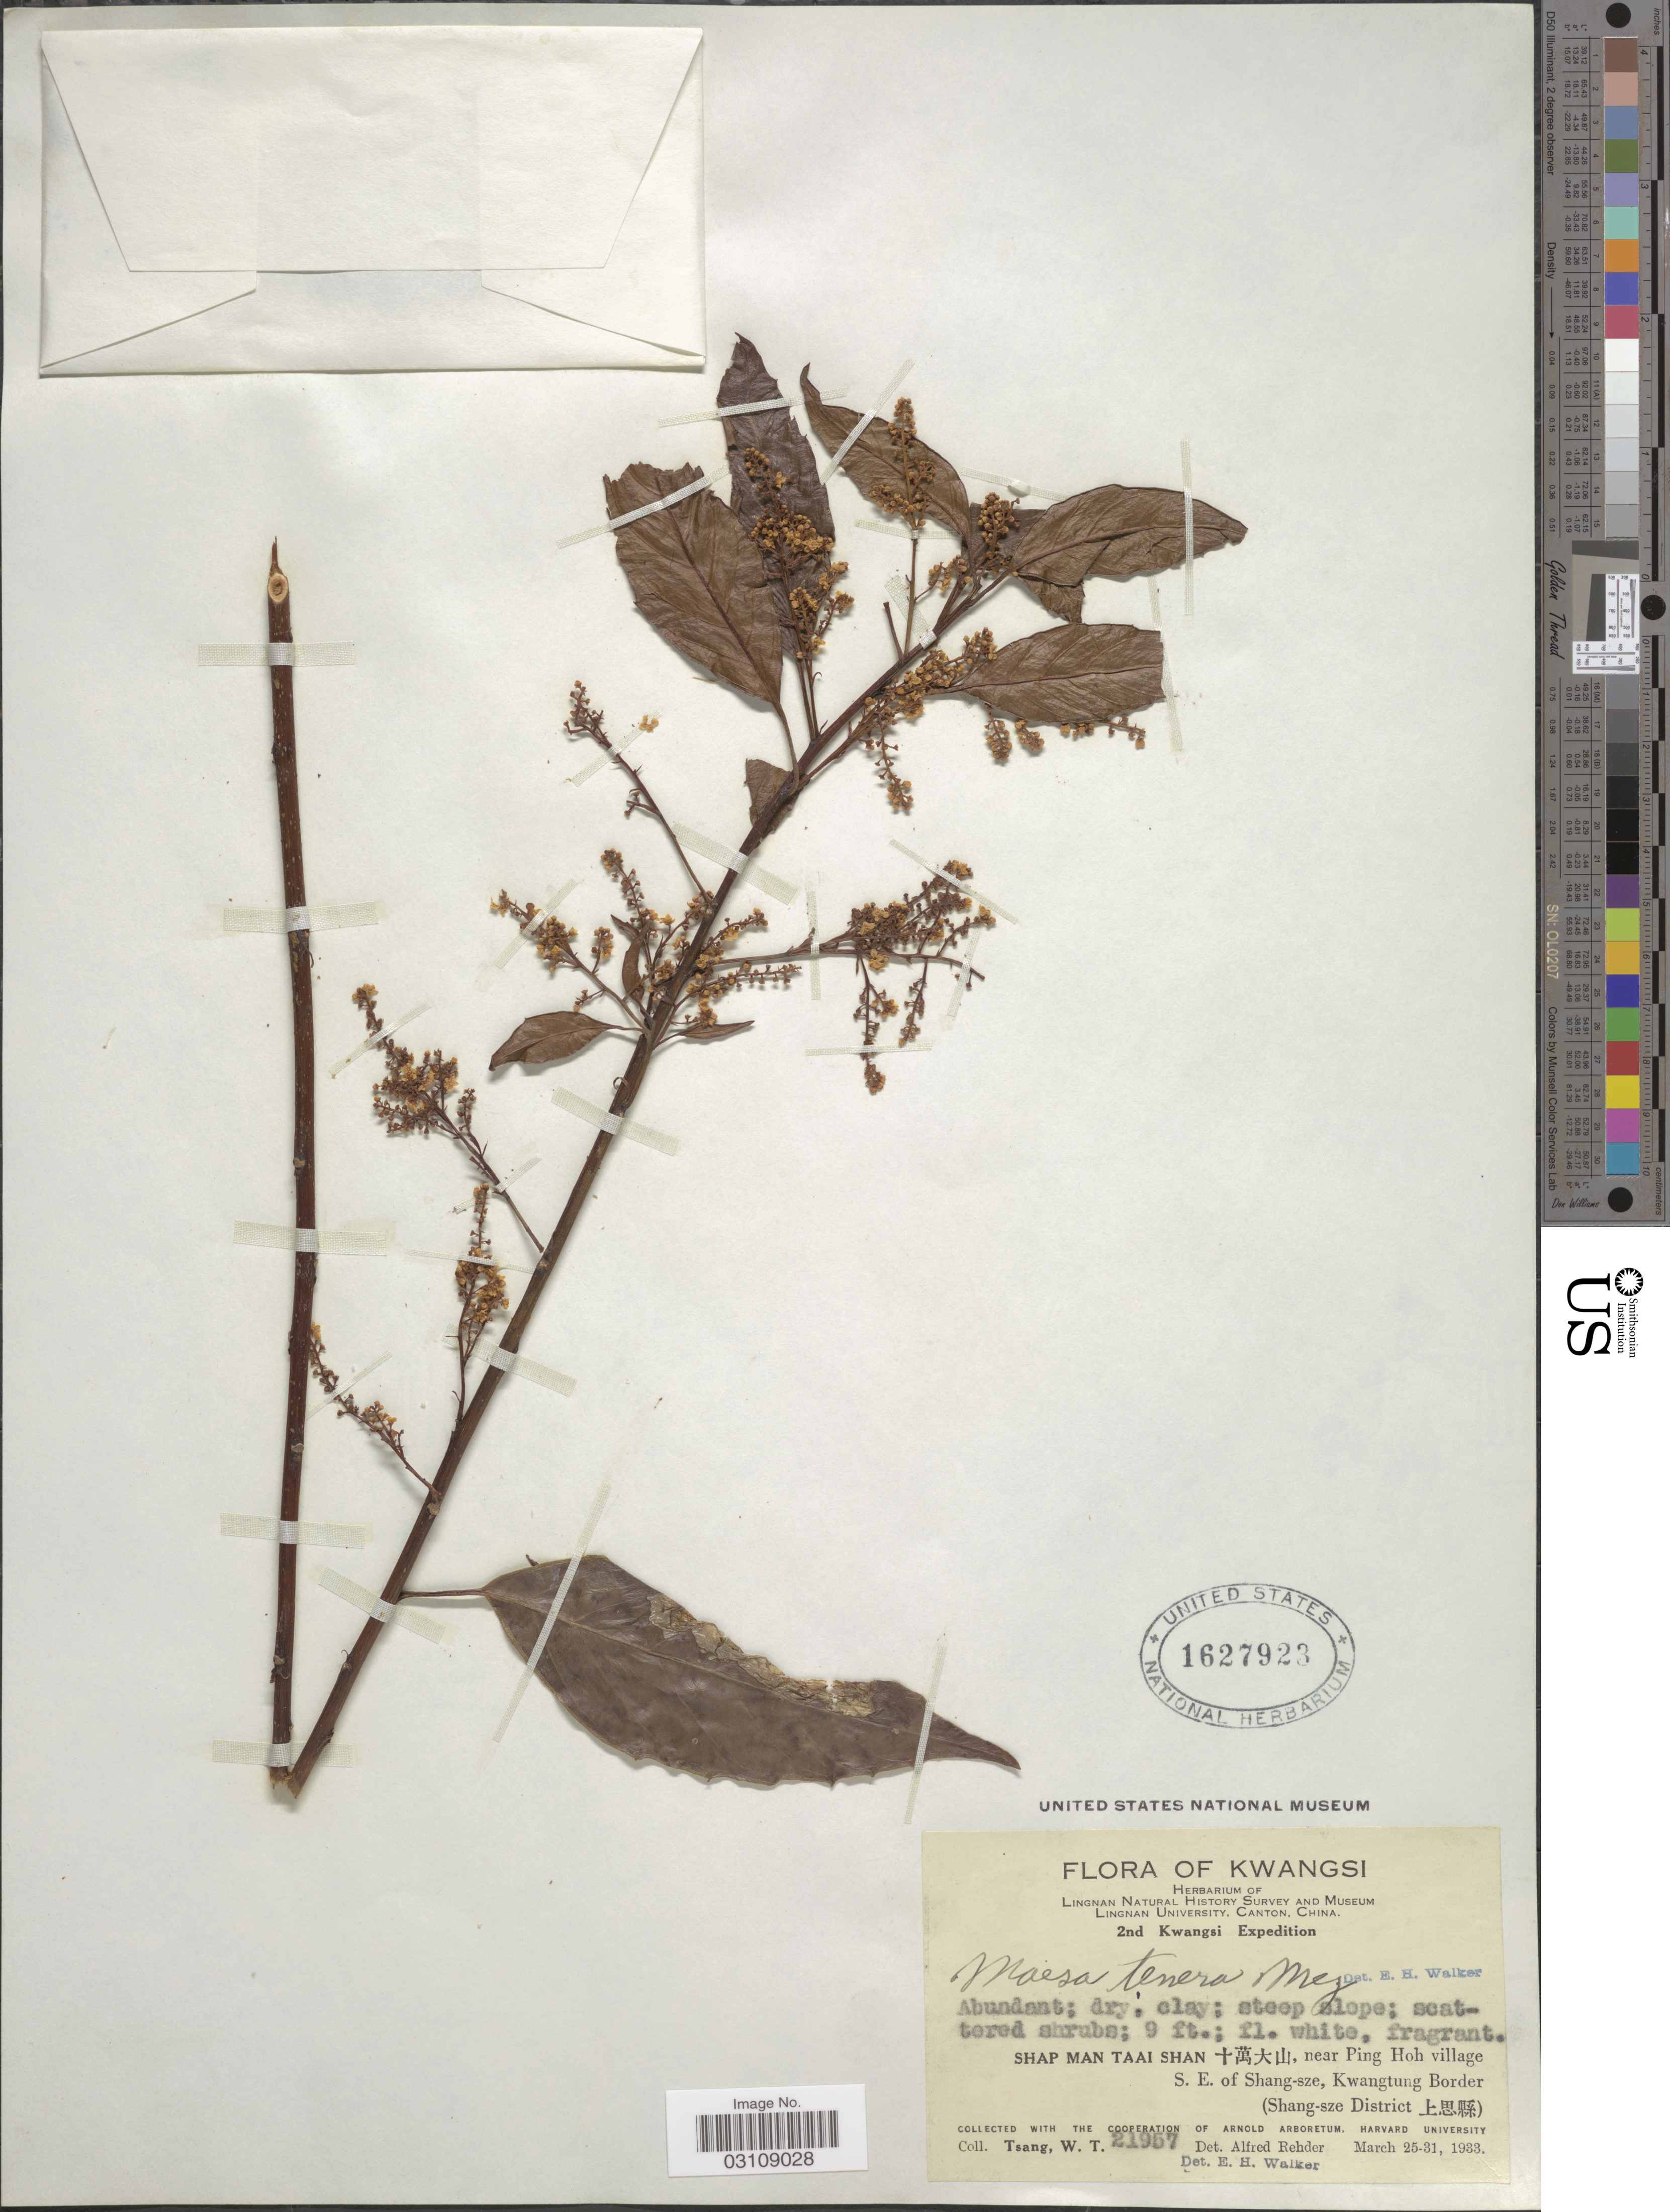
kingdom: Plantae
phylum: Tracheophyta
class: Magnoliopsida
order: Ericales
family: Primulaceae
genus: Maesa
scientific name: Maesa tenera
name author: Mez in Engl.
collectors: W. T. Tsang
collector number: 21957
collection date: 1933-03-25/1933-03-31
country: China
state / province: Guangxi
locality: Kwangsi, Shap Man Taai Shan X, near Ping Hoh village S.E. of Shang-sze, Kwangtung Border (Shang-sze District X).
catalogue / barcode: US 1627923